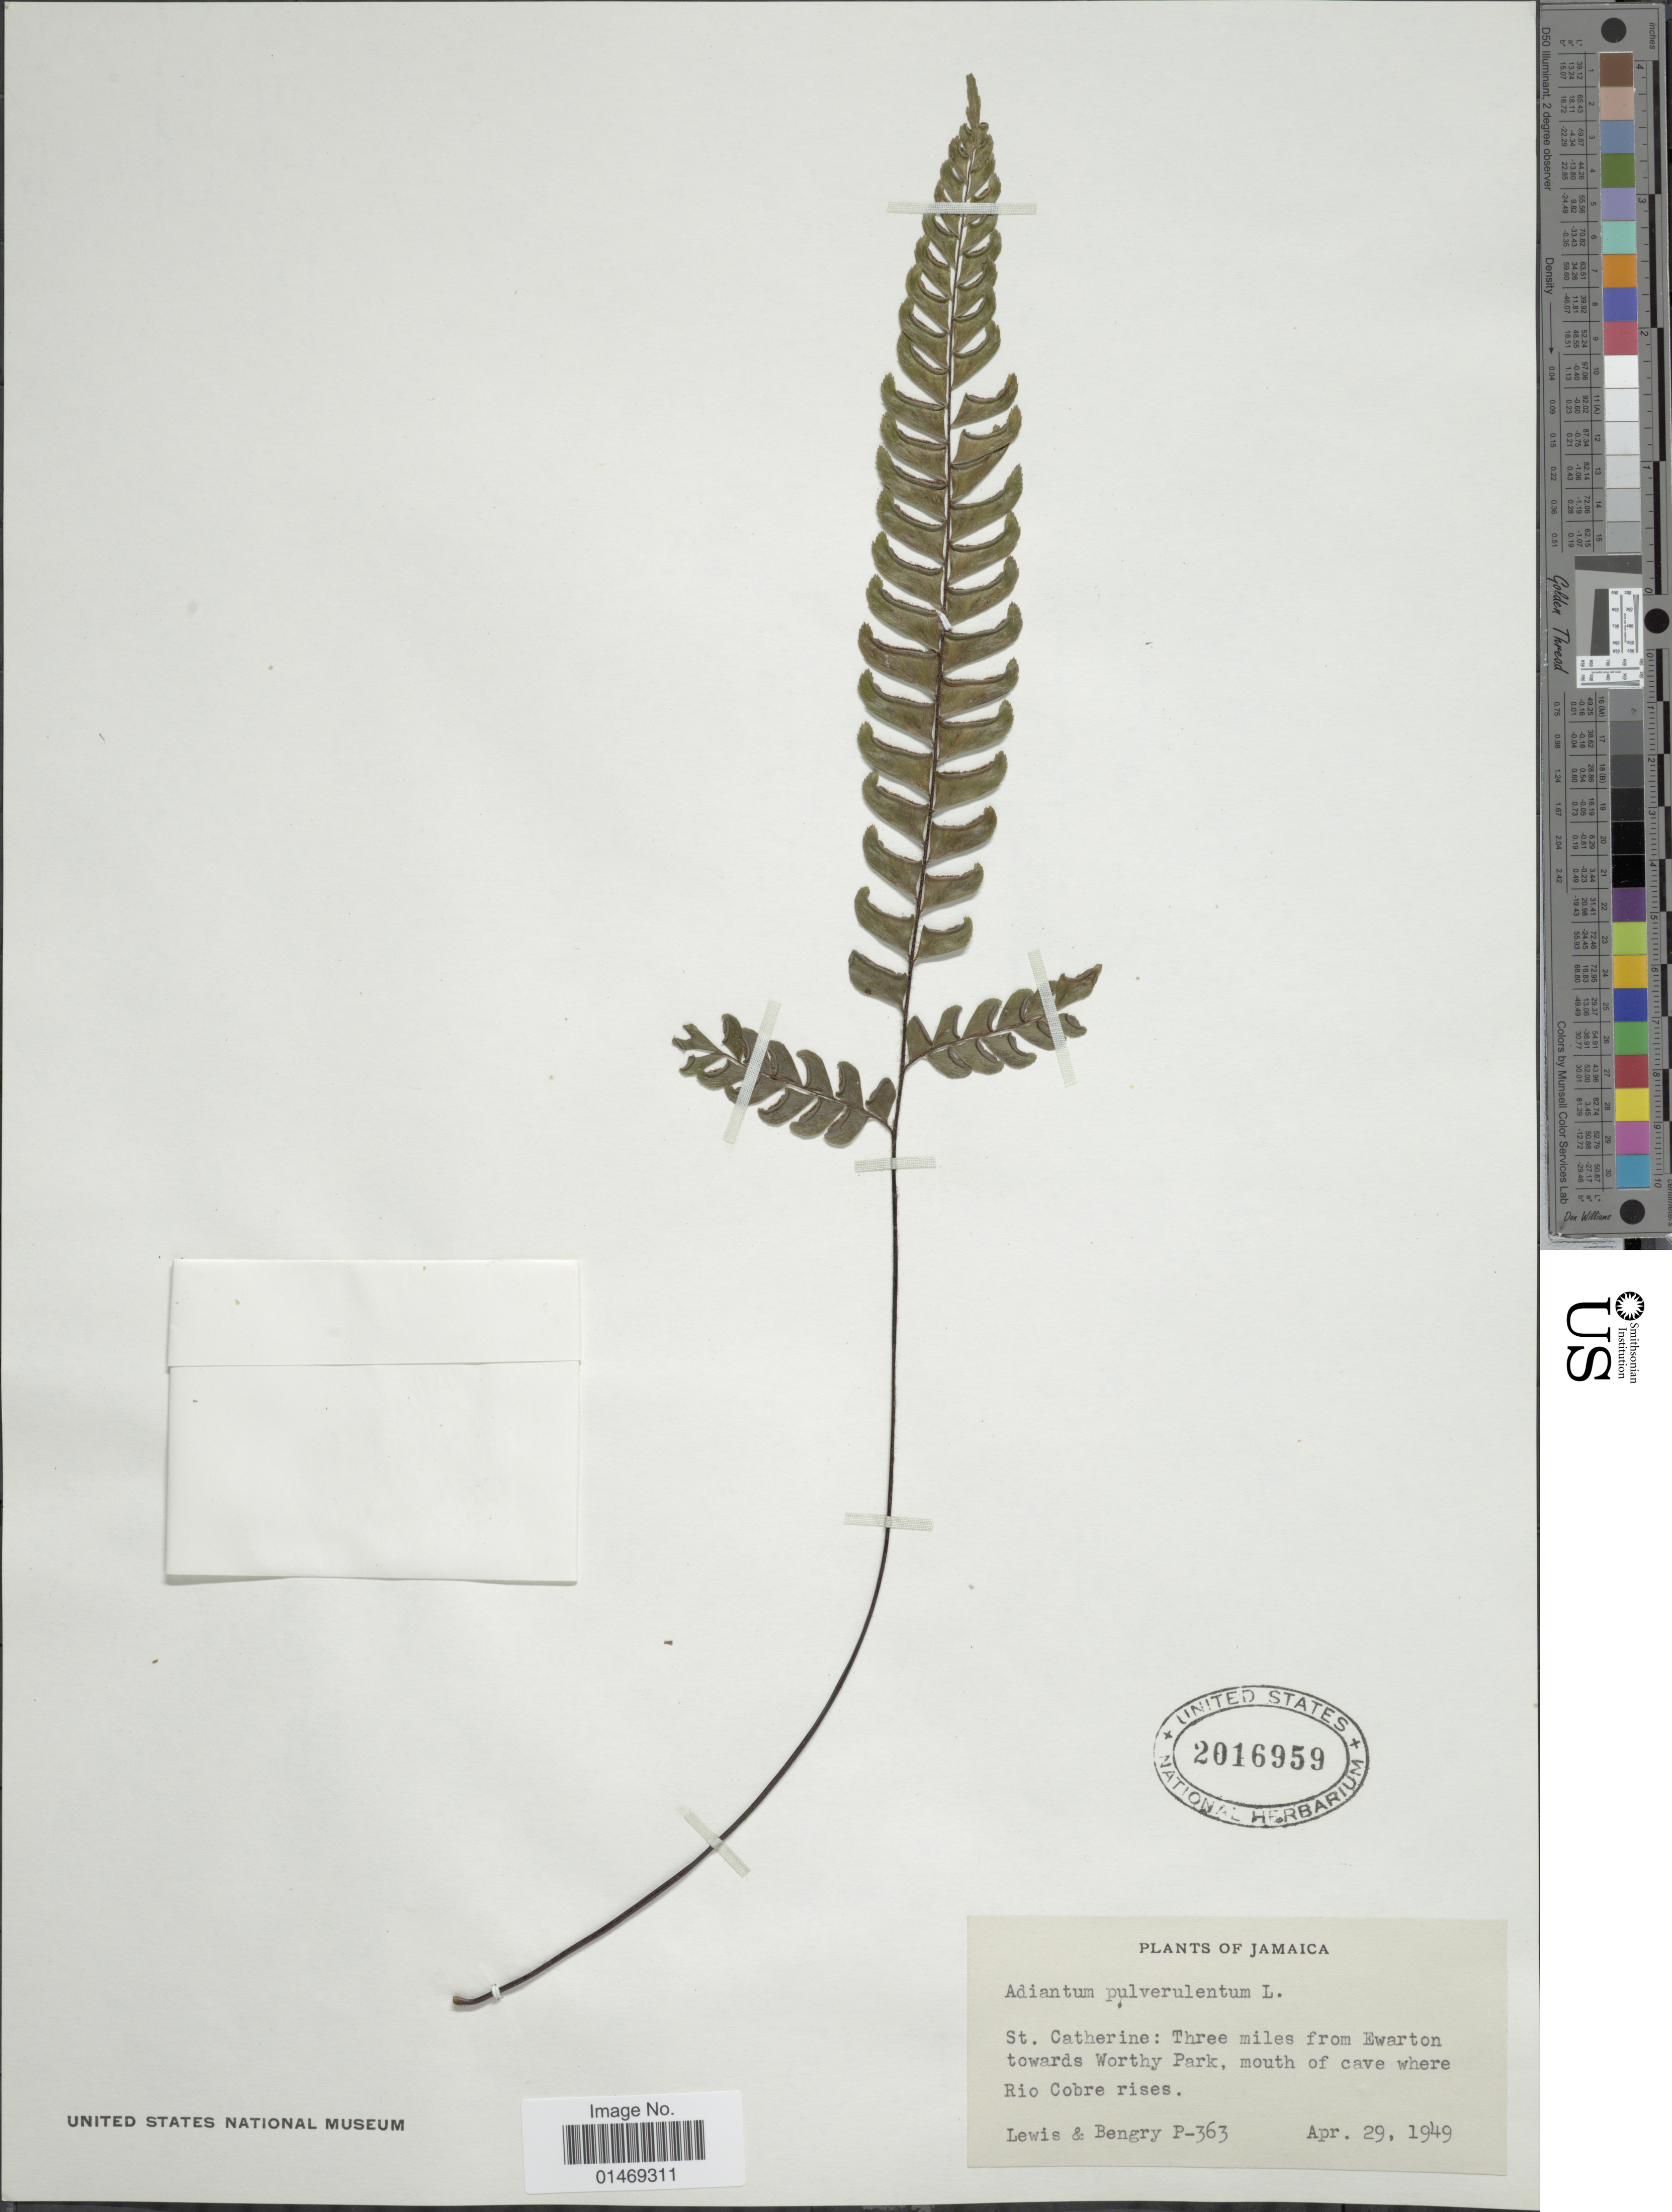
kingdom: Plantae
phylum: Tracheophyta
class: Polypodiopsida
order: Polypodiales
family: Pteridaceae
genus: Adiantum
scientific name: Adiantum pulverulentum var. caudatum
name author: Jenman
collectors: -- Lewis & R. Bengry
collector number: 363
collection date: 1949-04-29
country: Jamaica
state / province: Saint Catherine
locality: Three miles from Ewarton towards Worthy Park, mouth of cave where Rio Cobre rises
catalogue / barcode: US 2016959